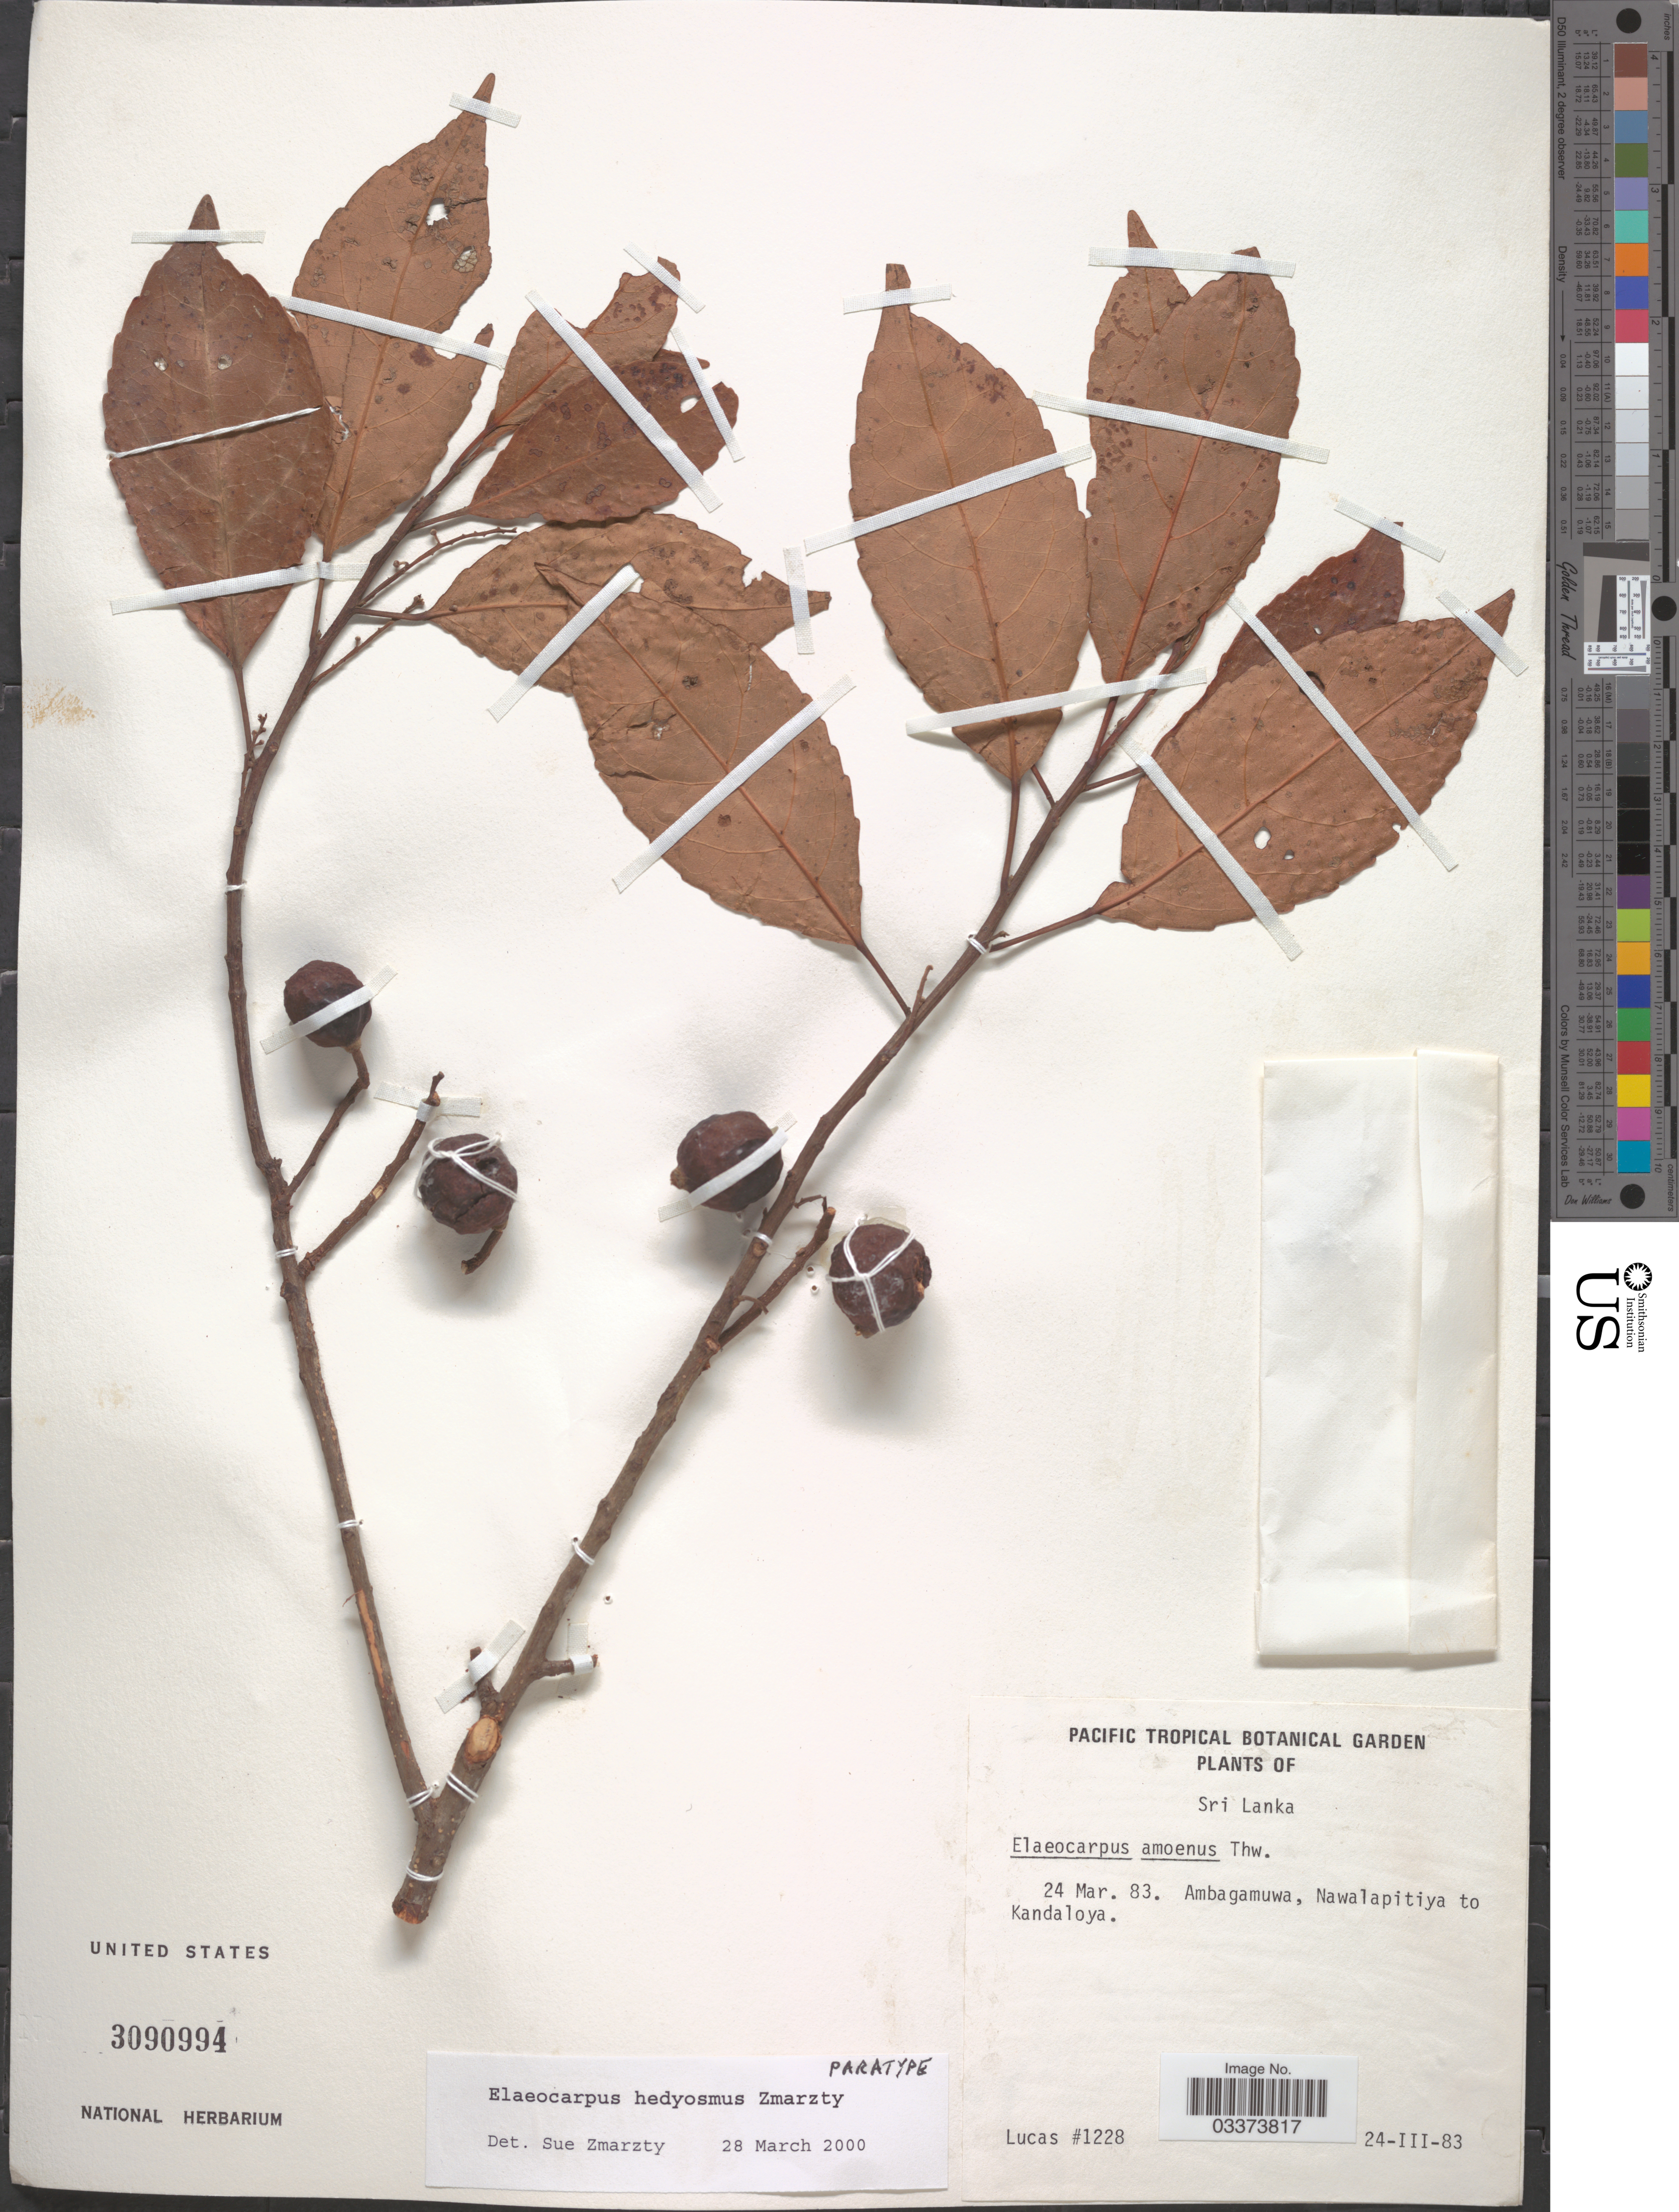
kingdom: Plantae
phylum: Tracheophyta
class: Magnoliopsida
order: Oxalidales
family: Elaeocarpaceae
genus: Elaeocarpus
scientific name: Elaeocarpus hedyosmus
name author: Zmarzty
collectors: Lucas, --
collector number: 1228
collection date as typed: Transcribed d/m/y: 24/3/83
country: Sri Lanka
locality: Ambagamuwa, Nawalapitiya to Kandaloya.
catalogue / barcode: US 3090994